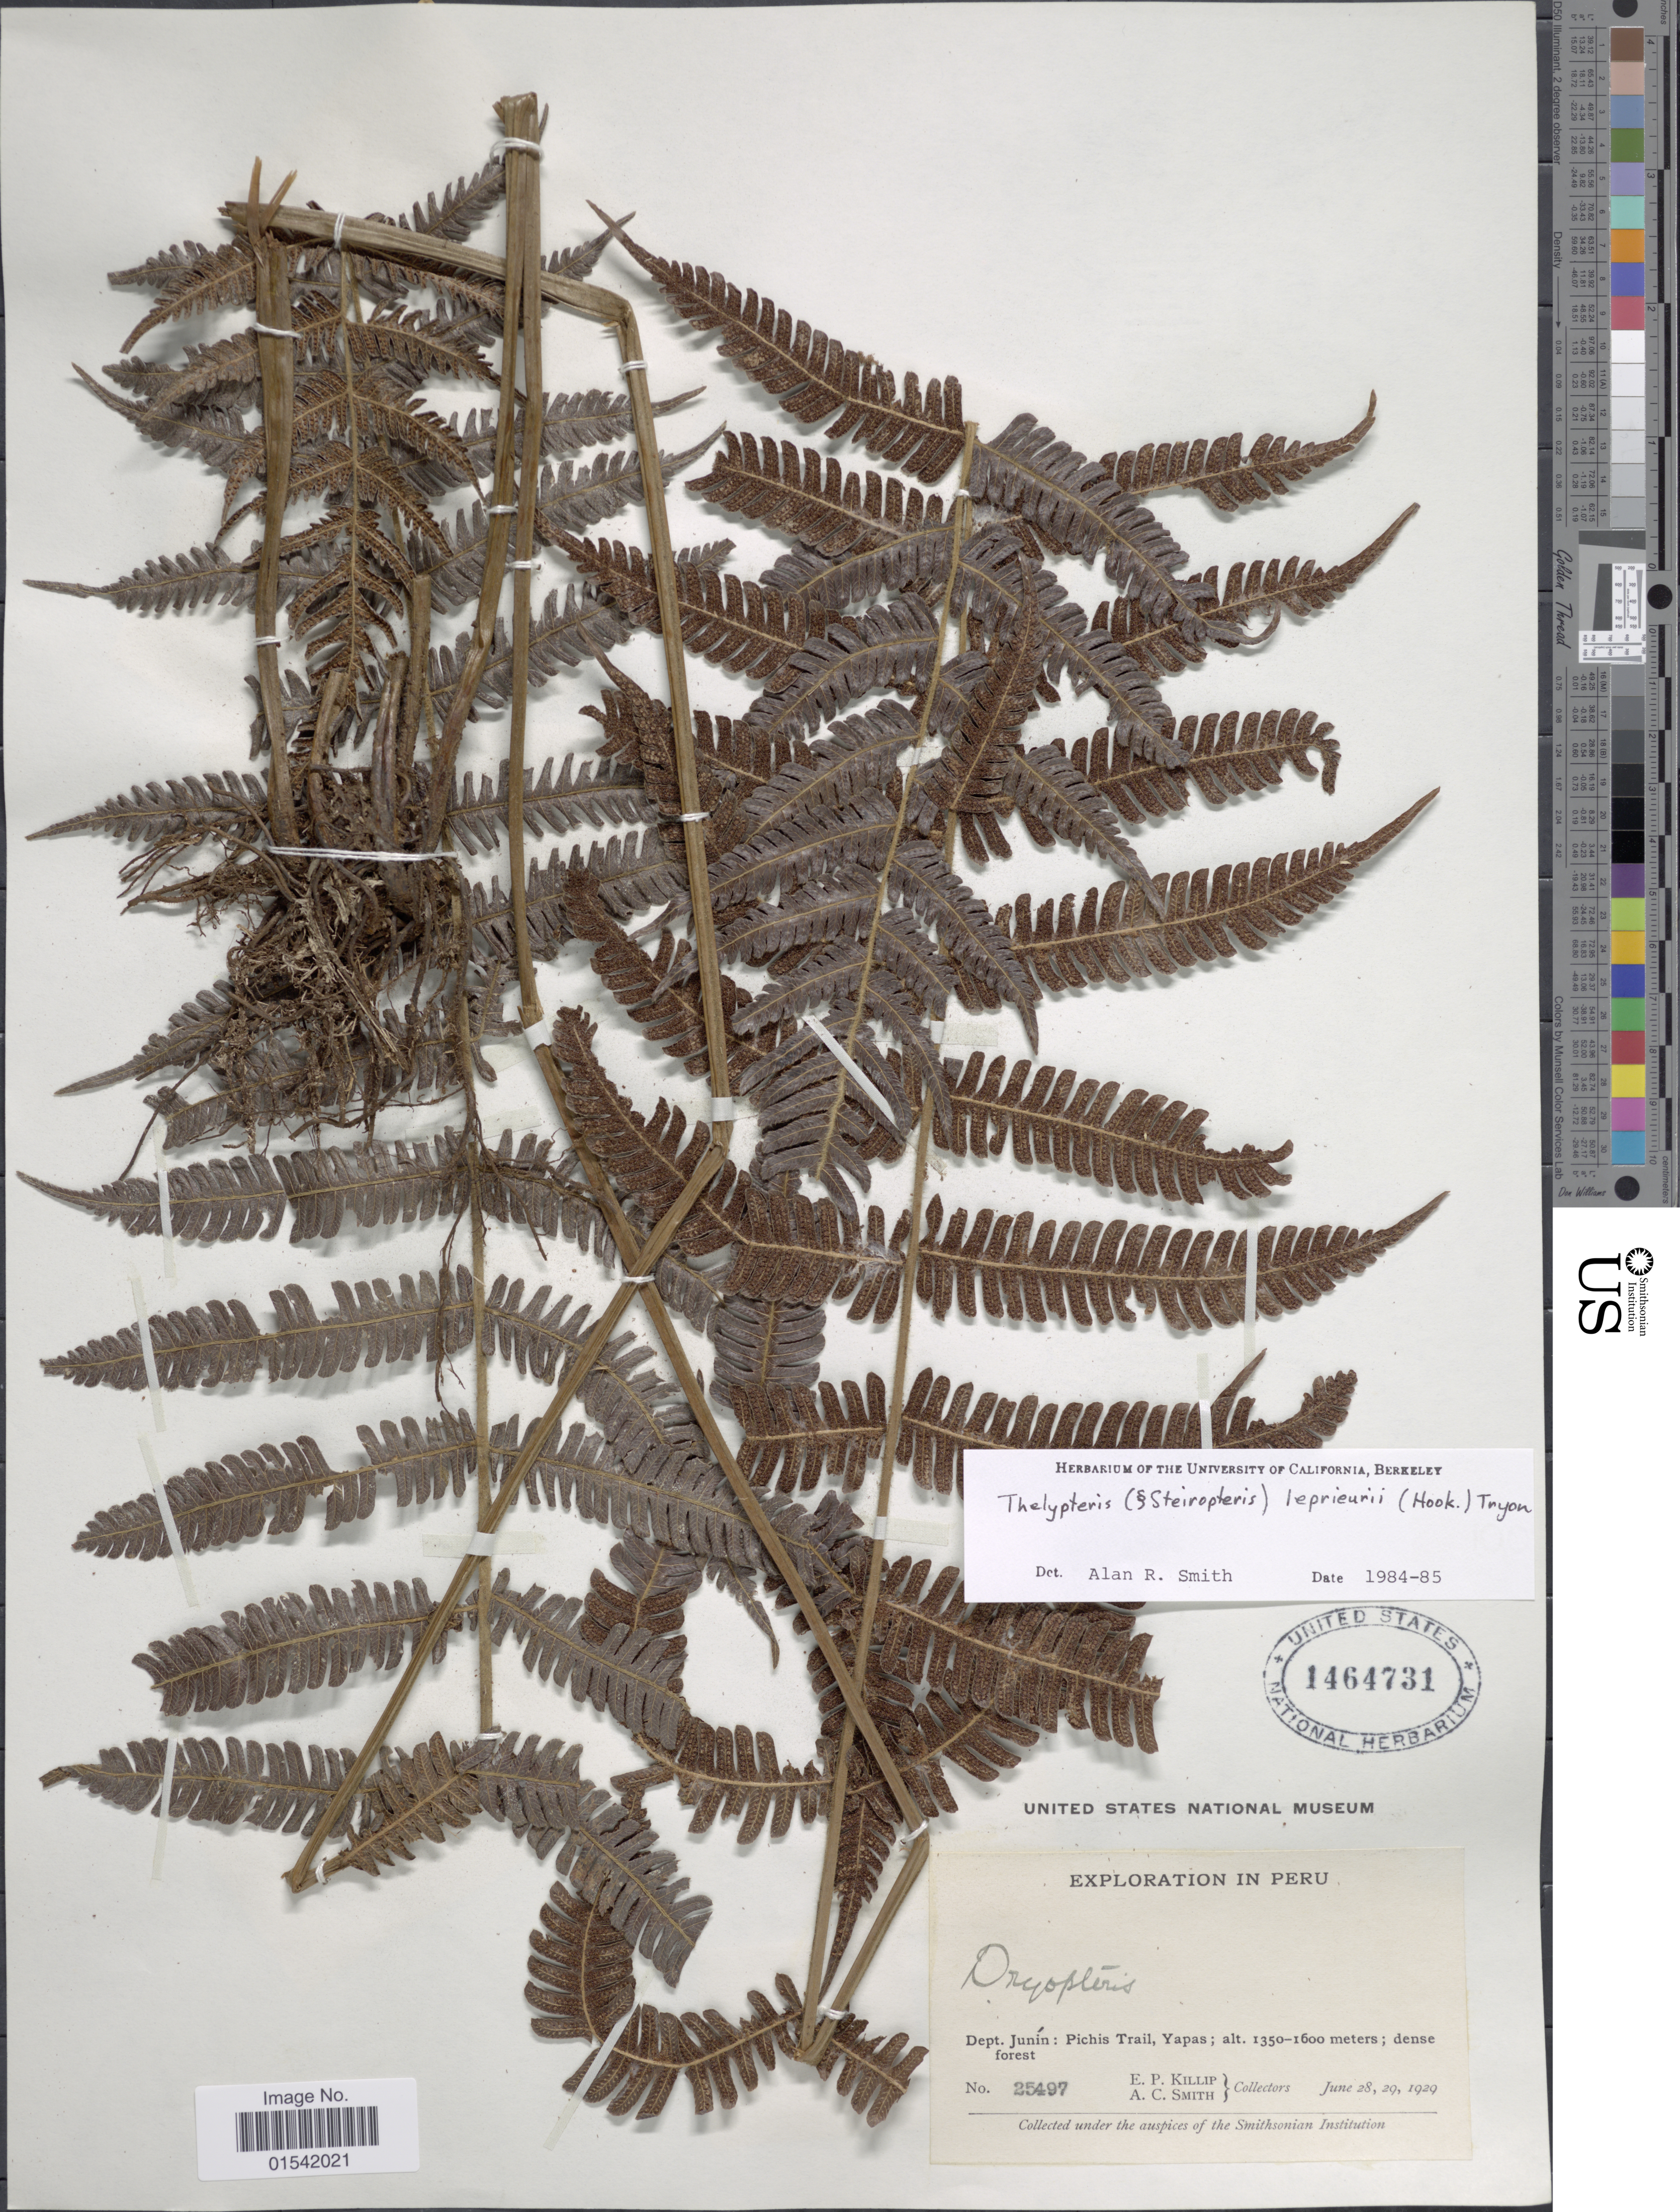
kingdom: Plantae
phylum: Tracheophyta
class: Polypodiopsida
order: Polypodiales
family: Thelypteridaceae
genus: Steiropteris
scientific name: Steiropteris leprieurii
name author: (Hook. f.) Pic. Serm.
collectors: E. P. Killip & A. C. Smith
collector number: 25497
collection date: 1929-06-28/1929-06-29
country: Peru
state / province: Junín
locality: Pichis Trail, Yapas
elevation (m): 1350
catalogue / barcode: US 1464731